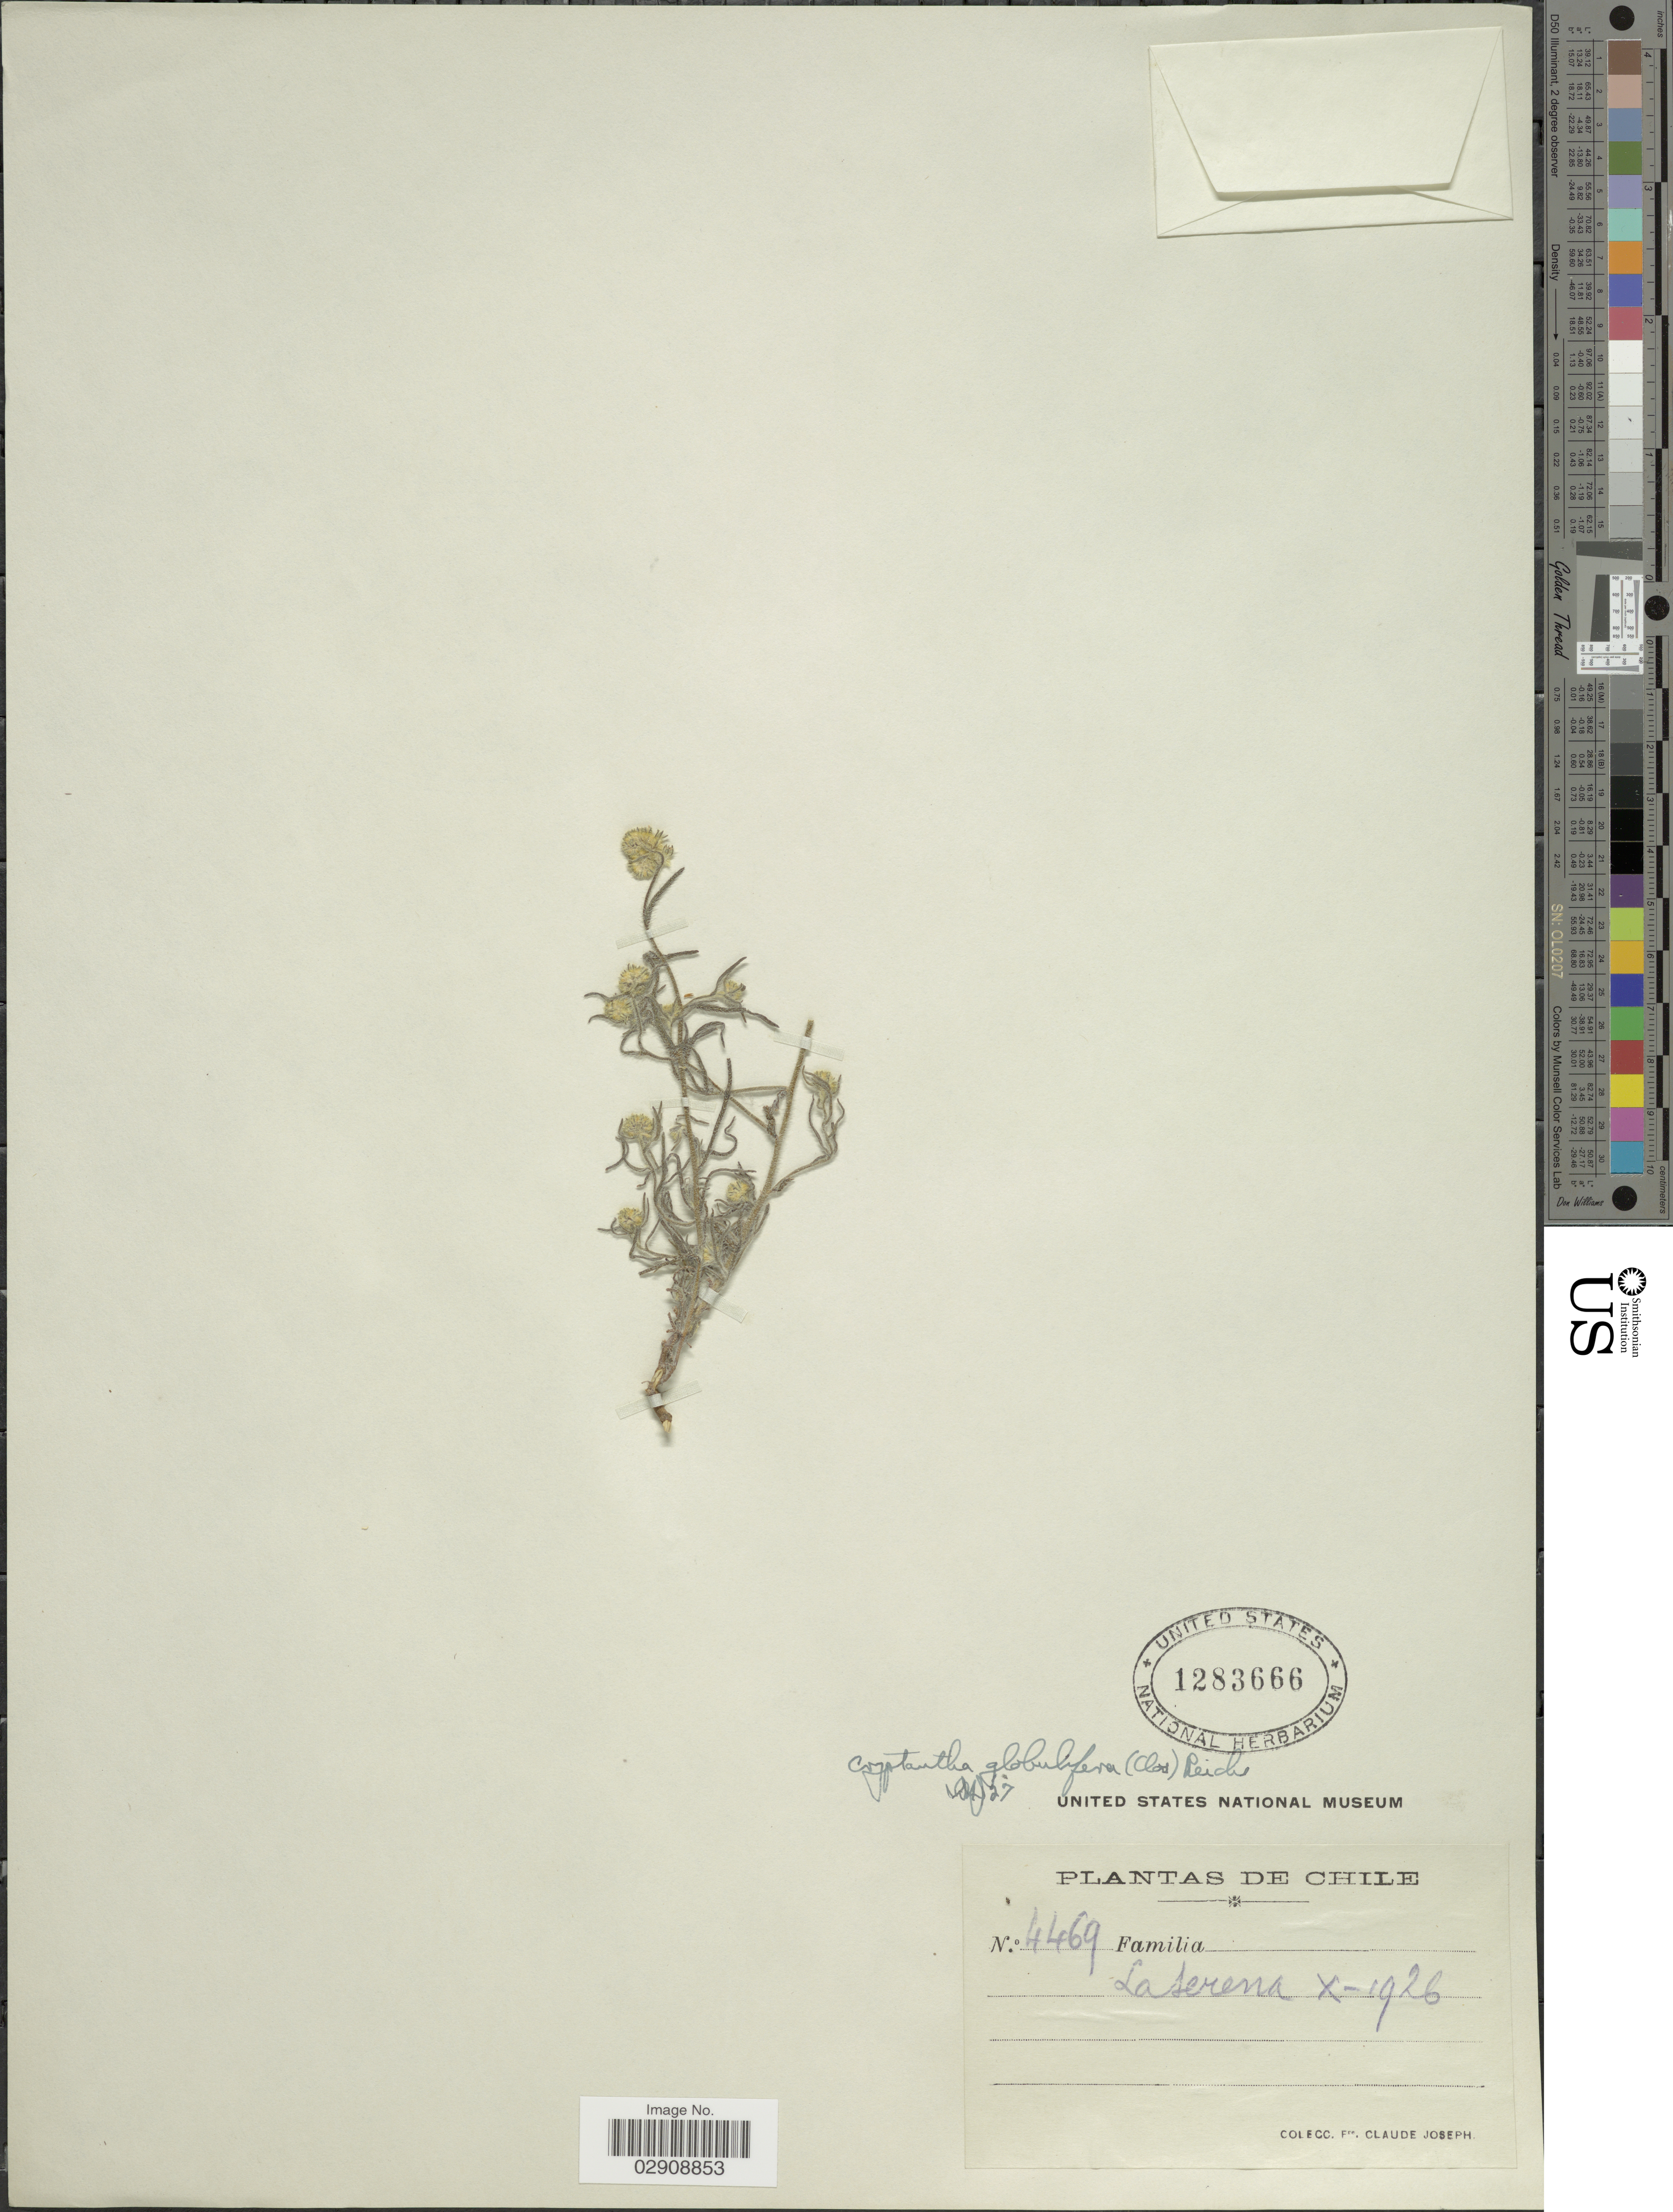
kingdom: Plantae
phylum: Tracheophyta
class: Magnoliopsida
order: Boraginales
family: Boraginaceae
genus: Cryptantha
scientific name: Cryptantha globulifera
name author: (Clos) Reiche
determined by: Moroni, Pablo, (SI), Instituto de Botanica Darwinion (ARGENTINA)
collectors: Bro. Claude-Joseph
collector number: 4469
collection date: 1926-10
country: Chile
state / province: Coquimbo (IV)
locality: La Serena. Chile.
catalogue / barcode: US 1283666